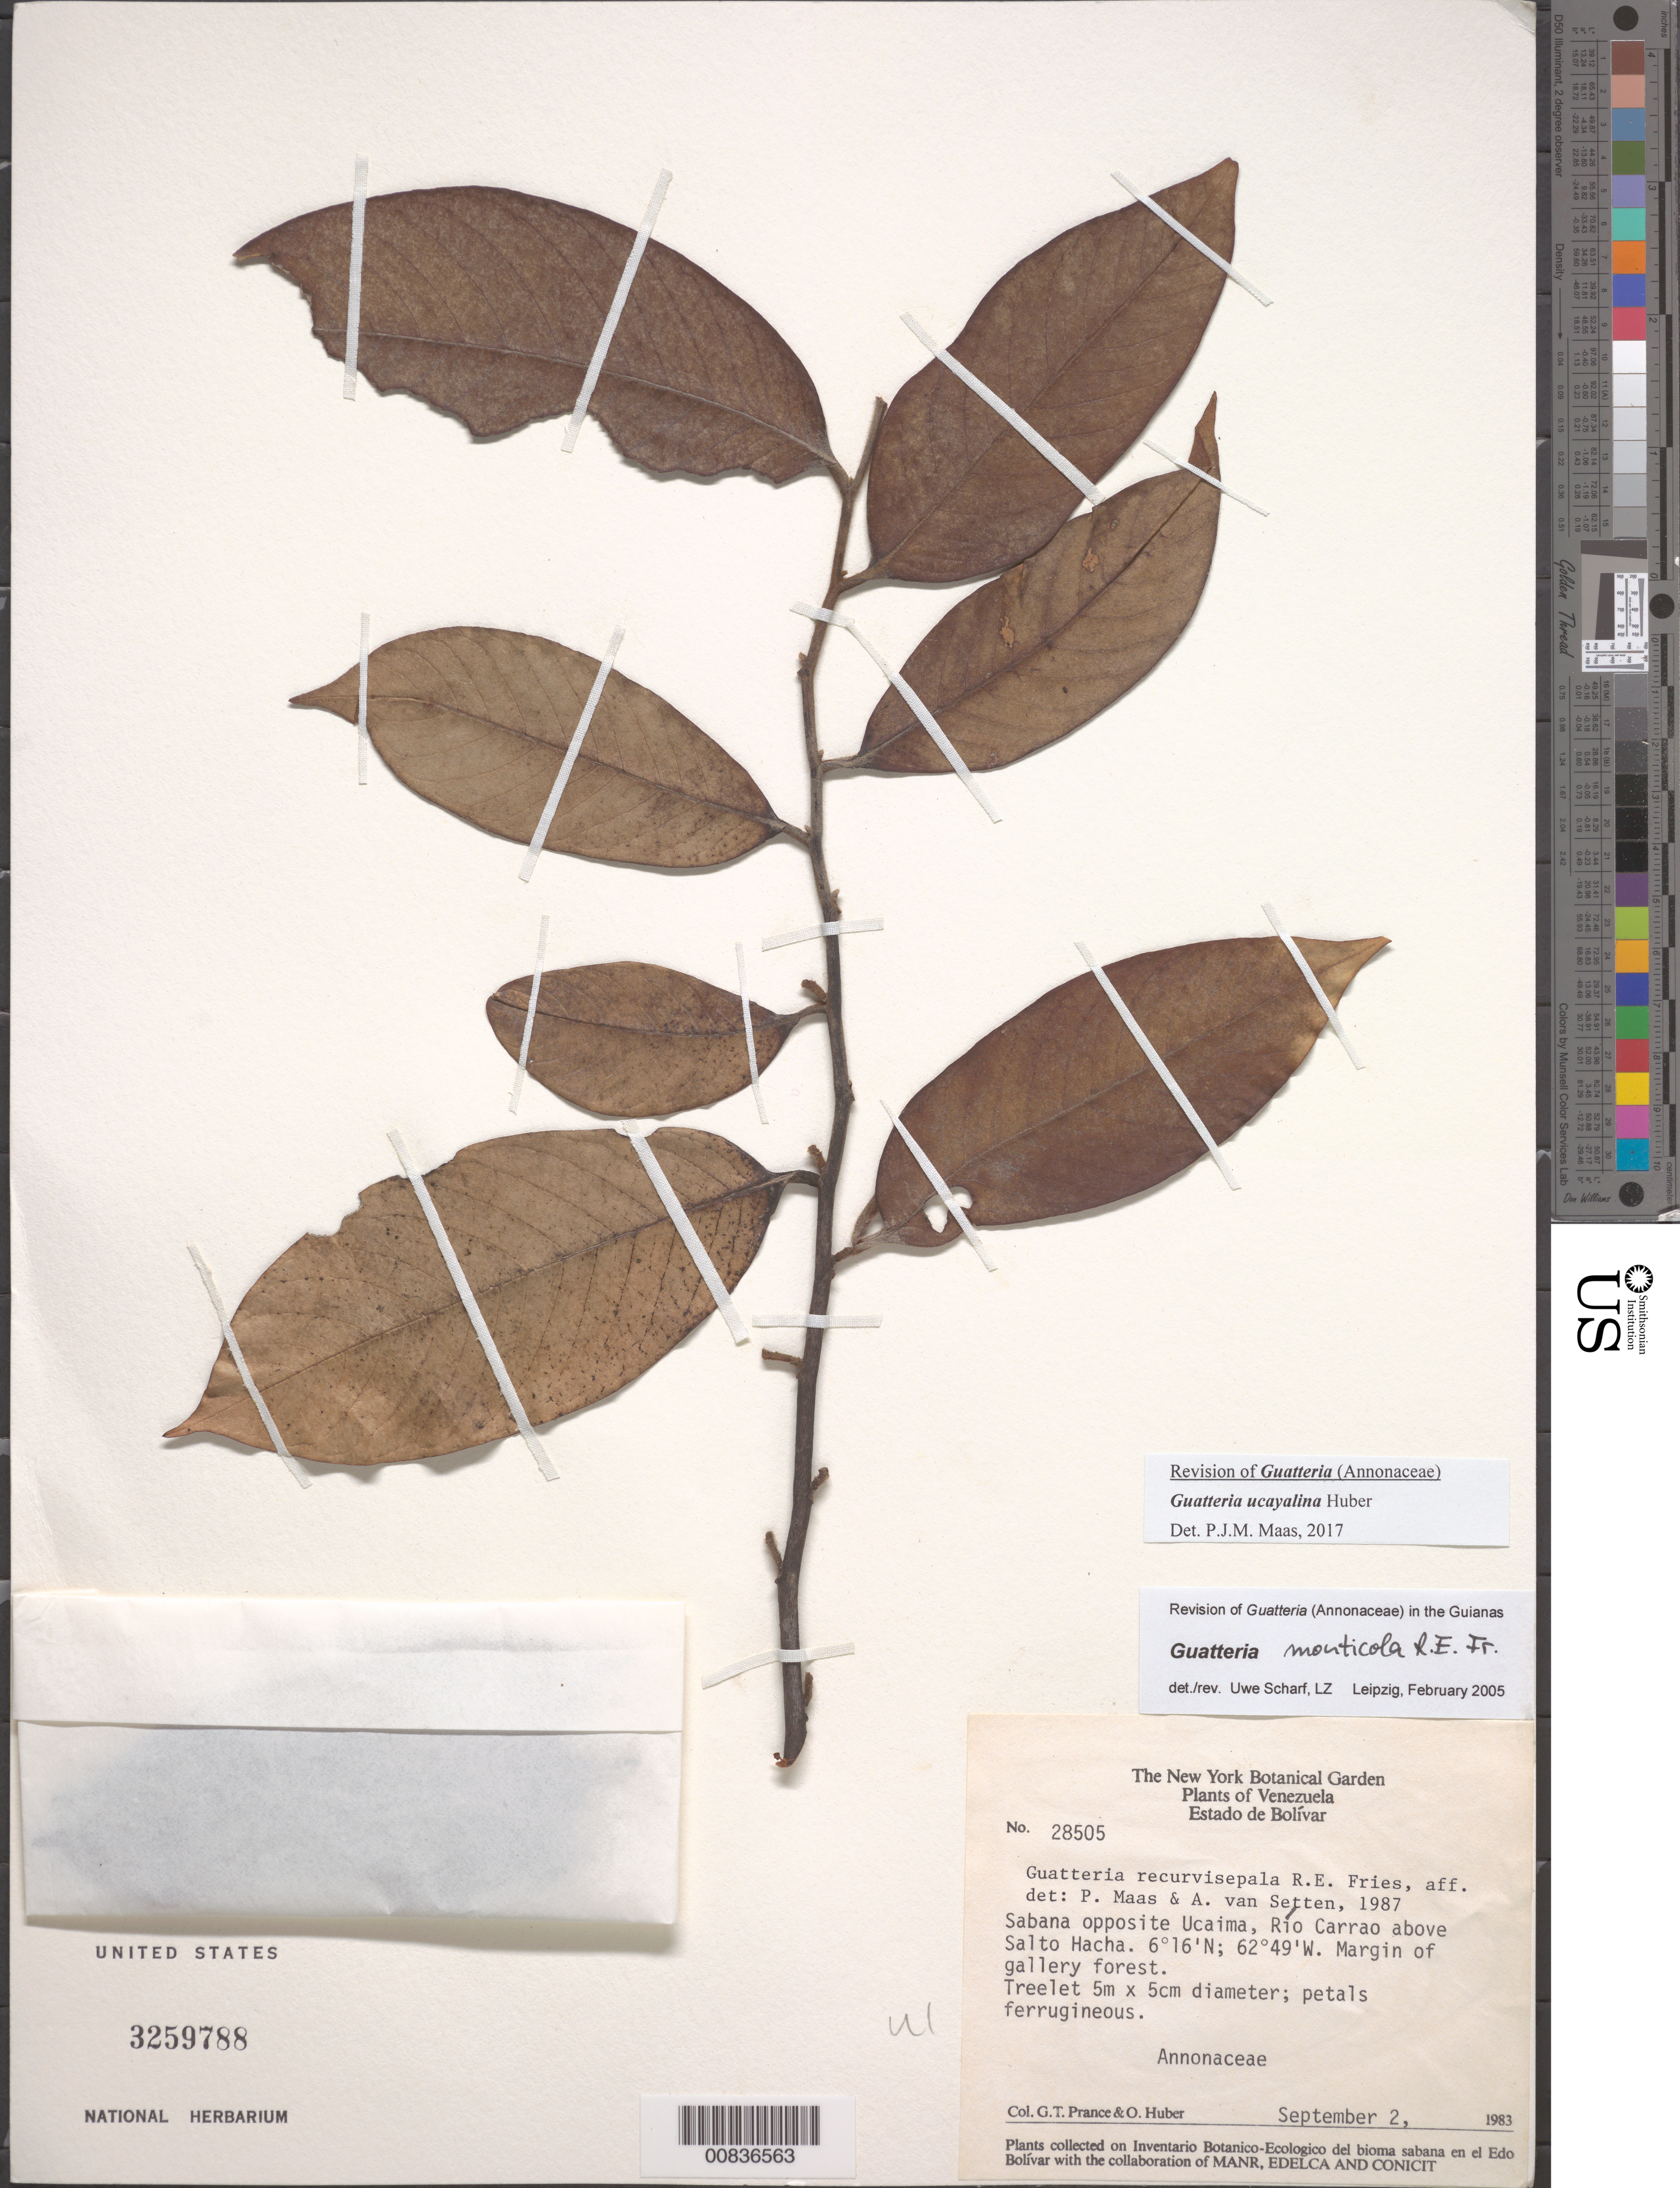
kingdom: Plantae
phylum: Tracheophyta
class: Magnoliopsida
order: Magnoliales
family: Annonaceae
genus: Guatteria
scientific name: Guatteria ucayalina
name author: Huber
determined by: Maas, Paul J.; Maas, H.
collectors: G. T. Prance & O. Huber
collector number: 28505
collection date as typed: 2-Sep-83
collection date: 1983-09-02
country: Venezuela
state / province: Bolívar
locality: Río Carrao, above Salto Hacha, savanna opposite Ucaima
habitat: Margin of gallery forest.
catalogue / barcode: US 3259788